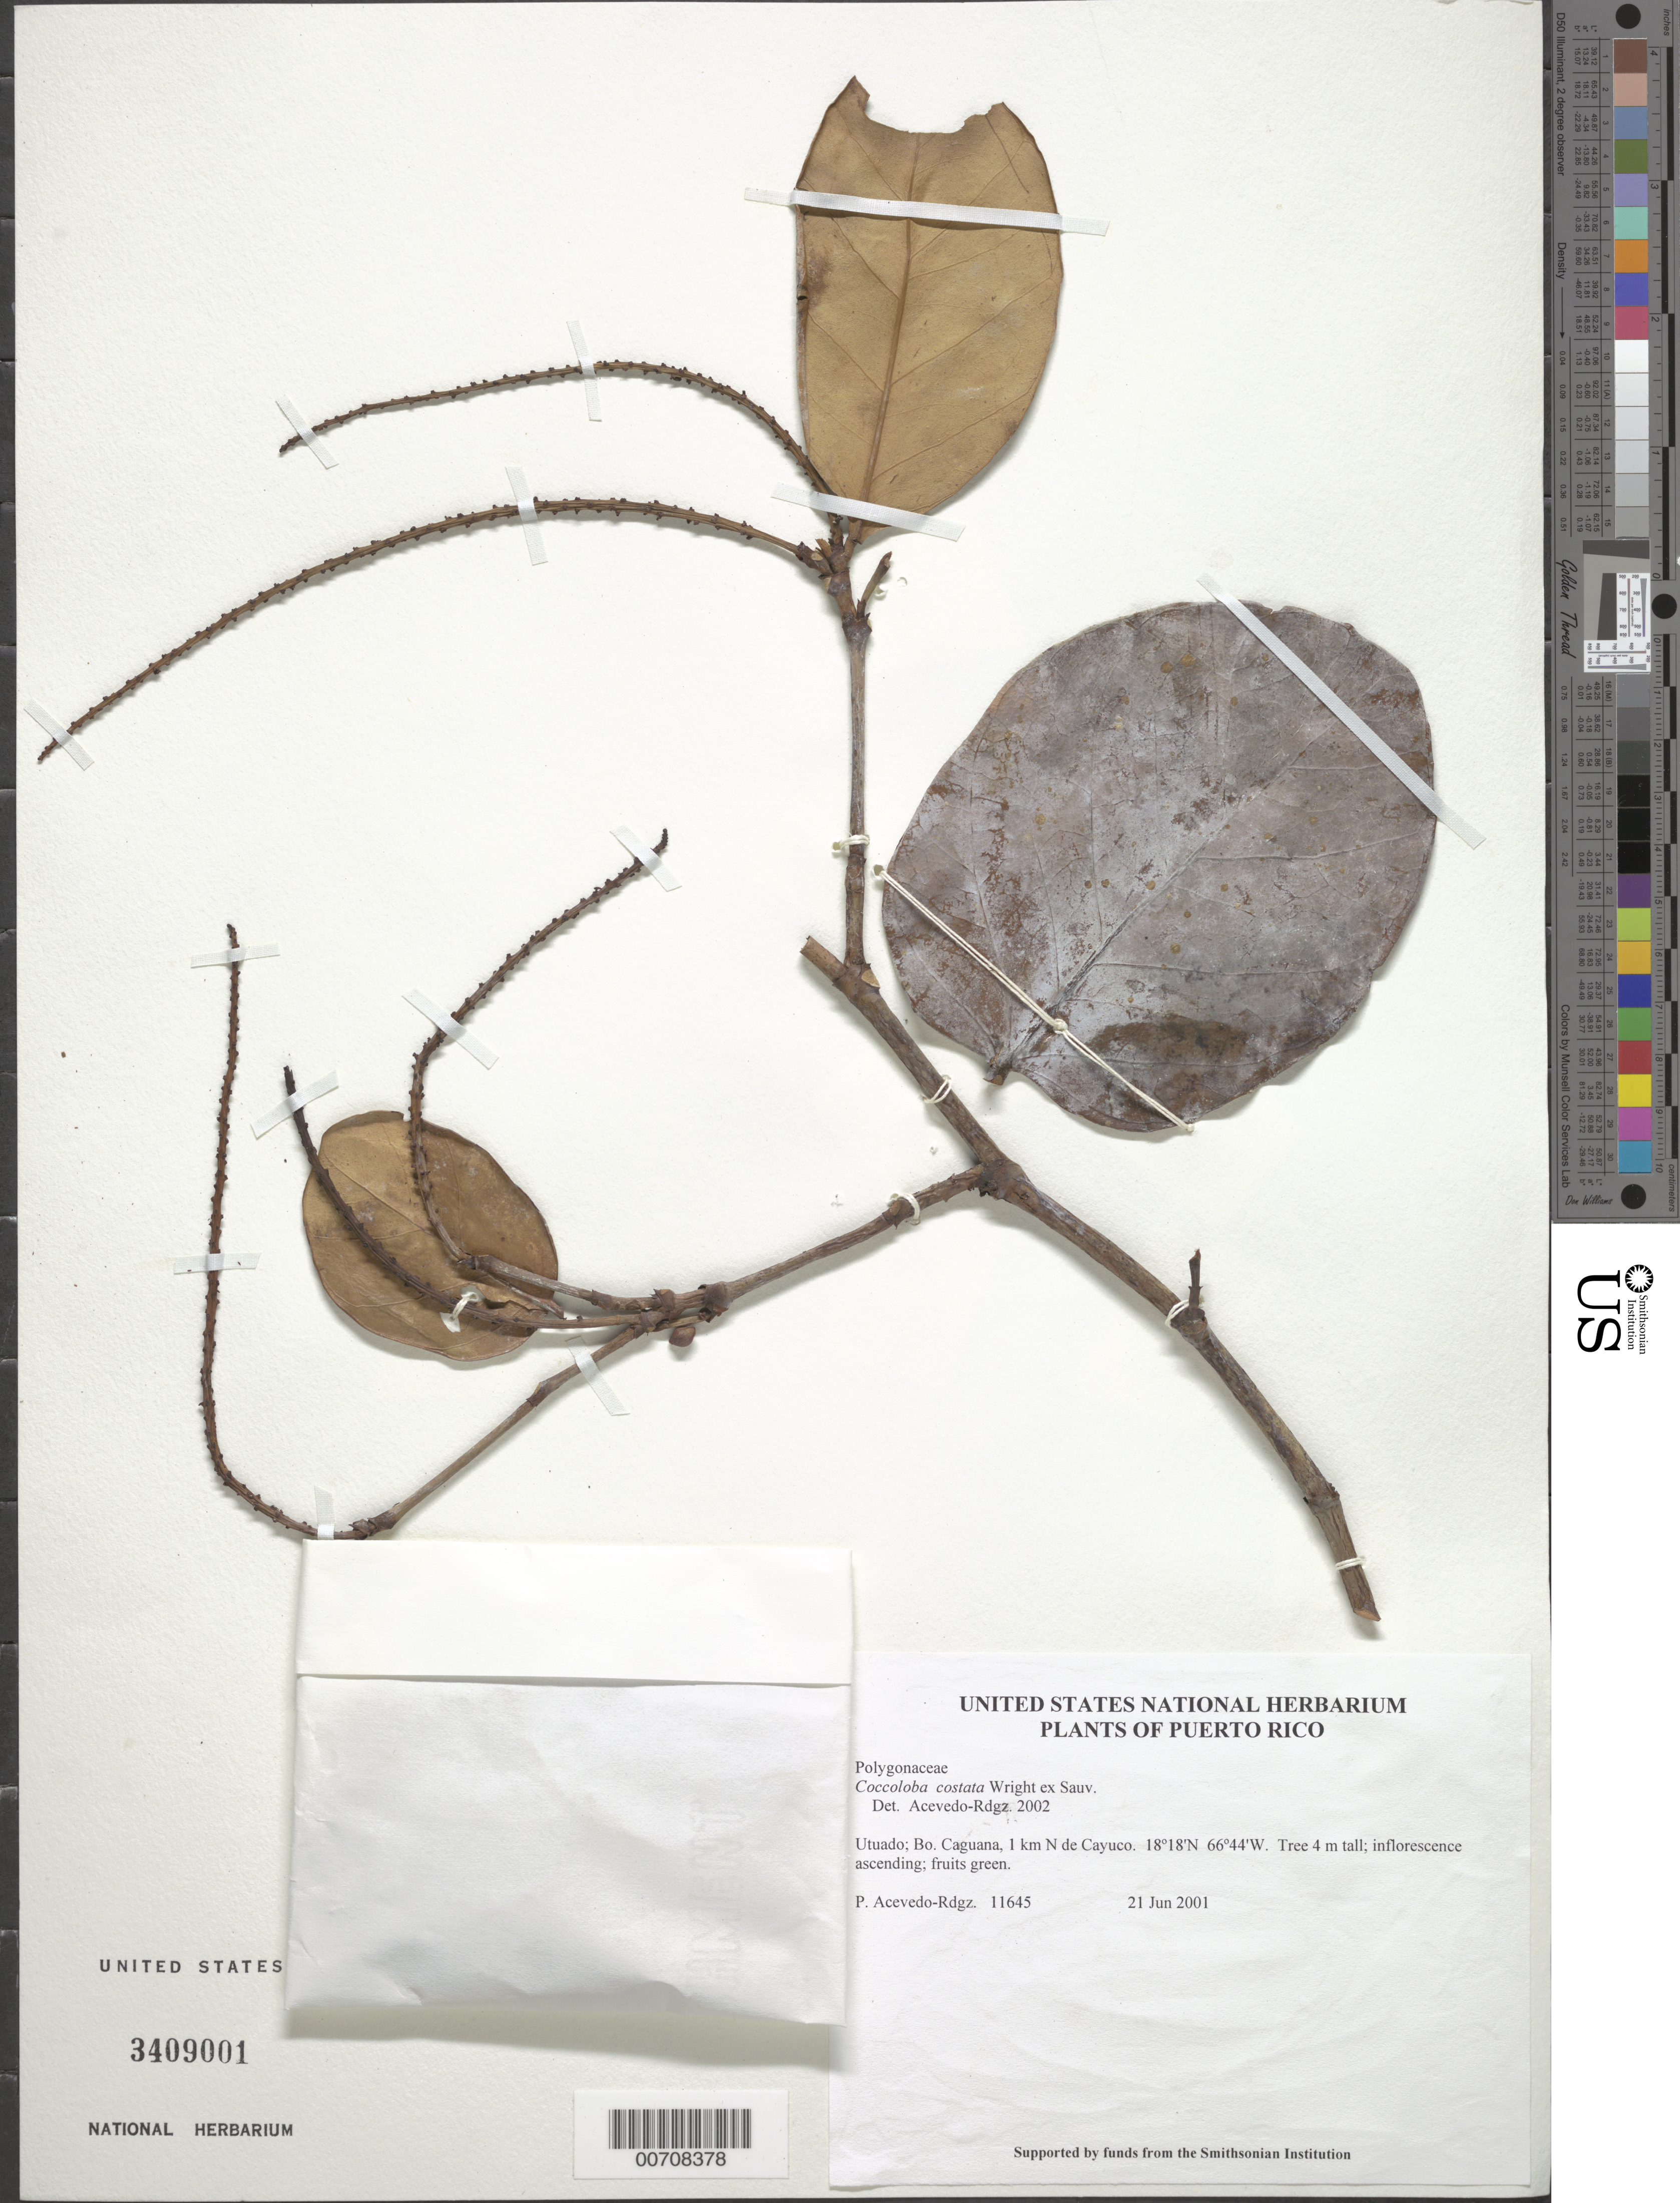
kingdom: Plantae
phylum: Tracheophyta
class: Magnoliopsida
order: Caryophyllales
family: Polygonaceae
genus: Coccoloba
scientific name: Coccoloba costata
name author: C. Wright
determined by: Acevedo-Rodríguez, P., (BOT), Smithsonian Institution - National Museum of Natural History (UNITED STATES)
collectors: P. Acevedo-Rodr.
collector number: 11645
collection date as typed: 21 Jun 2001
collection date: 2001-06-21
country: Puerto Rico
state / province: Utuado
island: Puerto Rico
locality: Utuado; Bo. Caguana, 1 km N de Cayuco.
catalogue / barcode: US 3409001